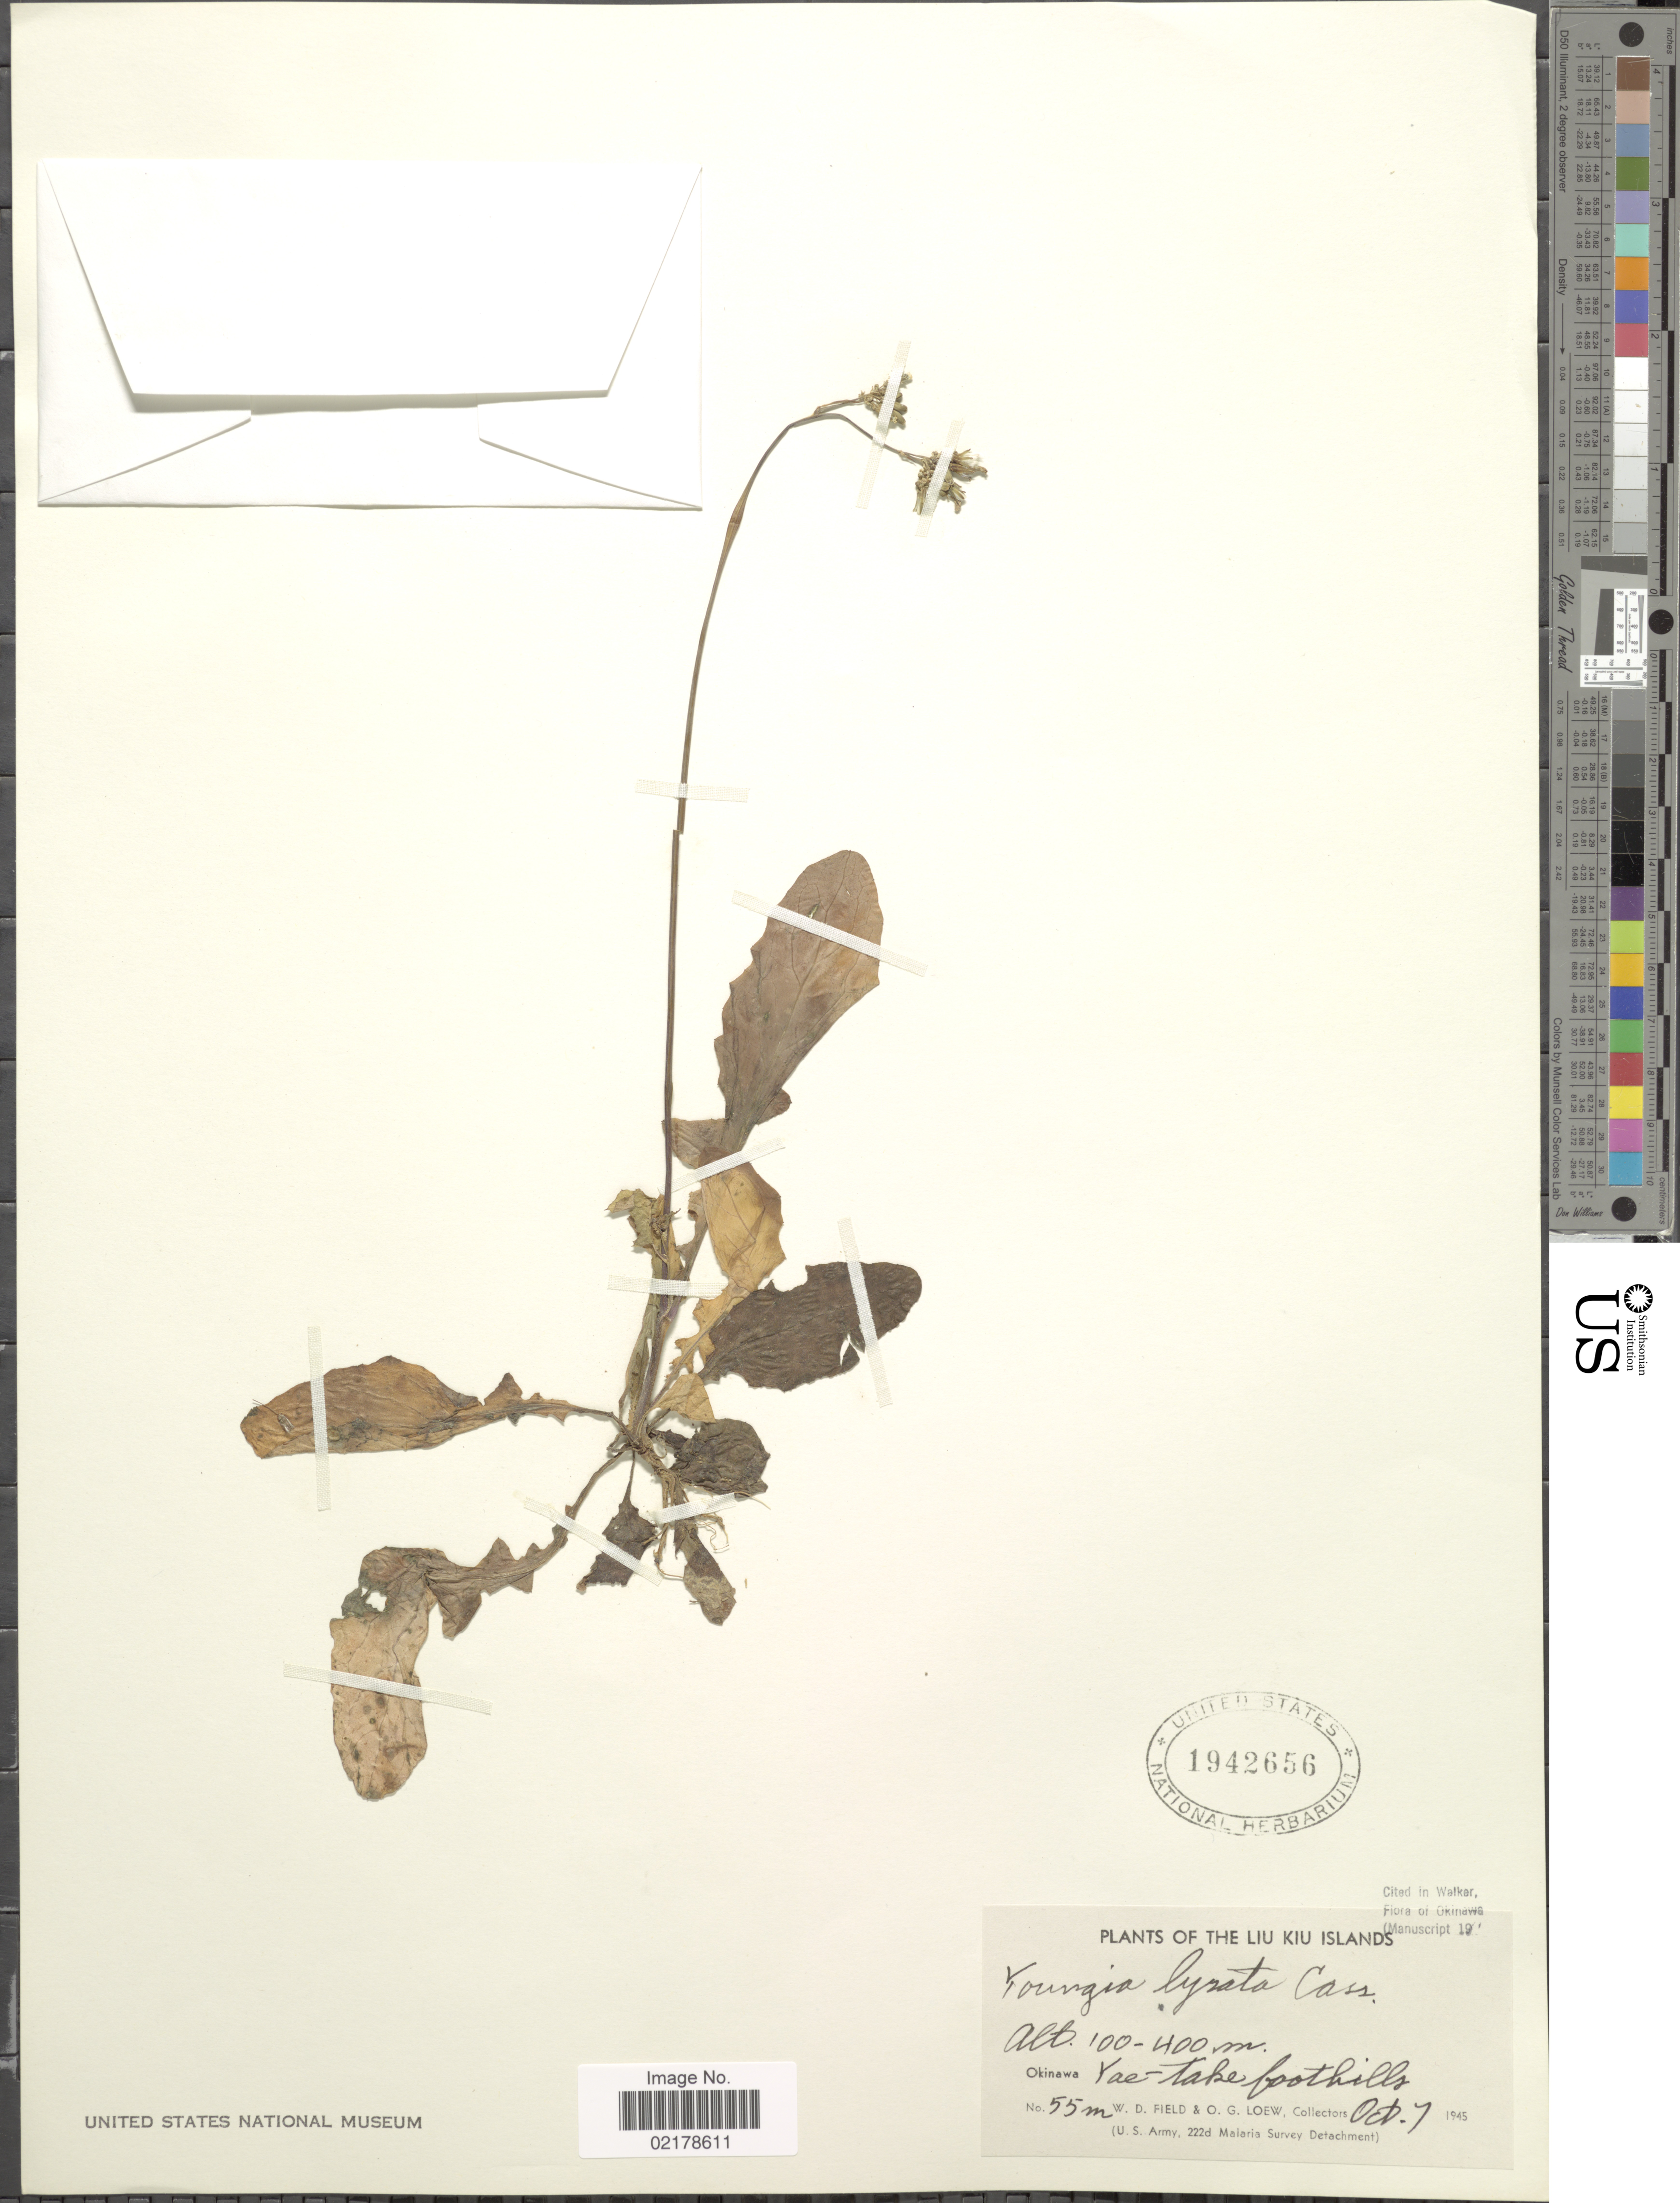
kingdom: Plantae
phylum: Tracheophyta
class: Magnoliopsida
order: Asterales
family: Asteraceae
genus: Youngia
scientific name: Youngia japonica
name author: (L.) DC.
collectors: W. D. Field & O. G. Loew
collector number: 55m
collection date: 1945-10-07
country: Japan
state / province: Okinawa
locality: The Liu Kiu Islands, Yae-take foothills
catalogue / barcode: US 1942656